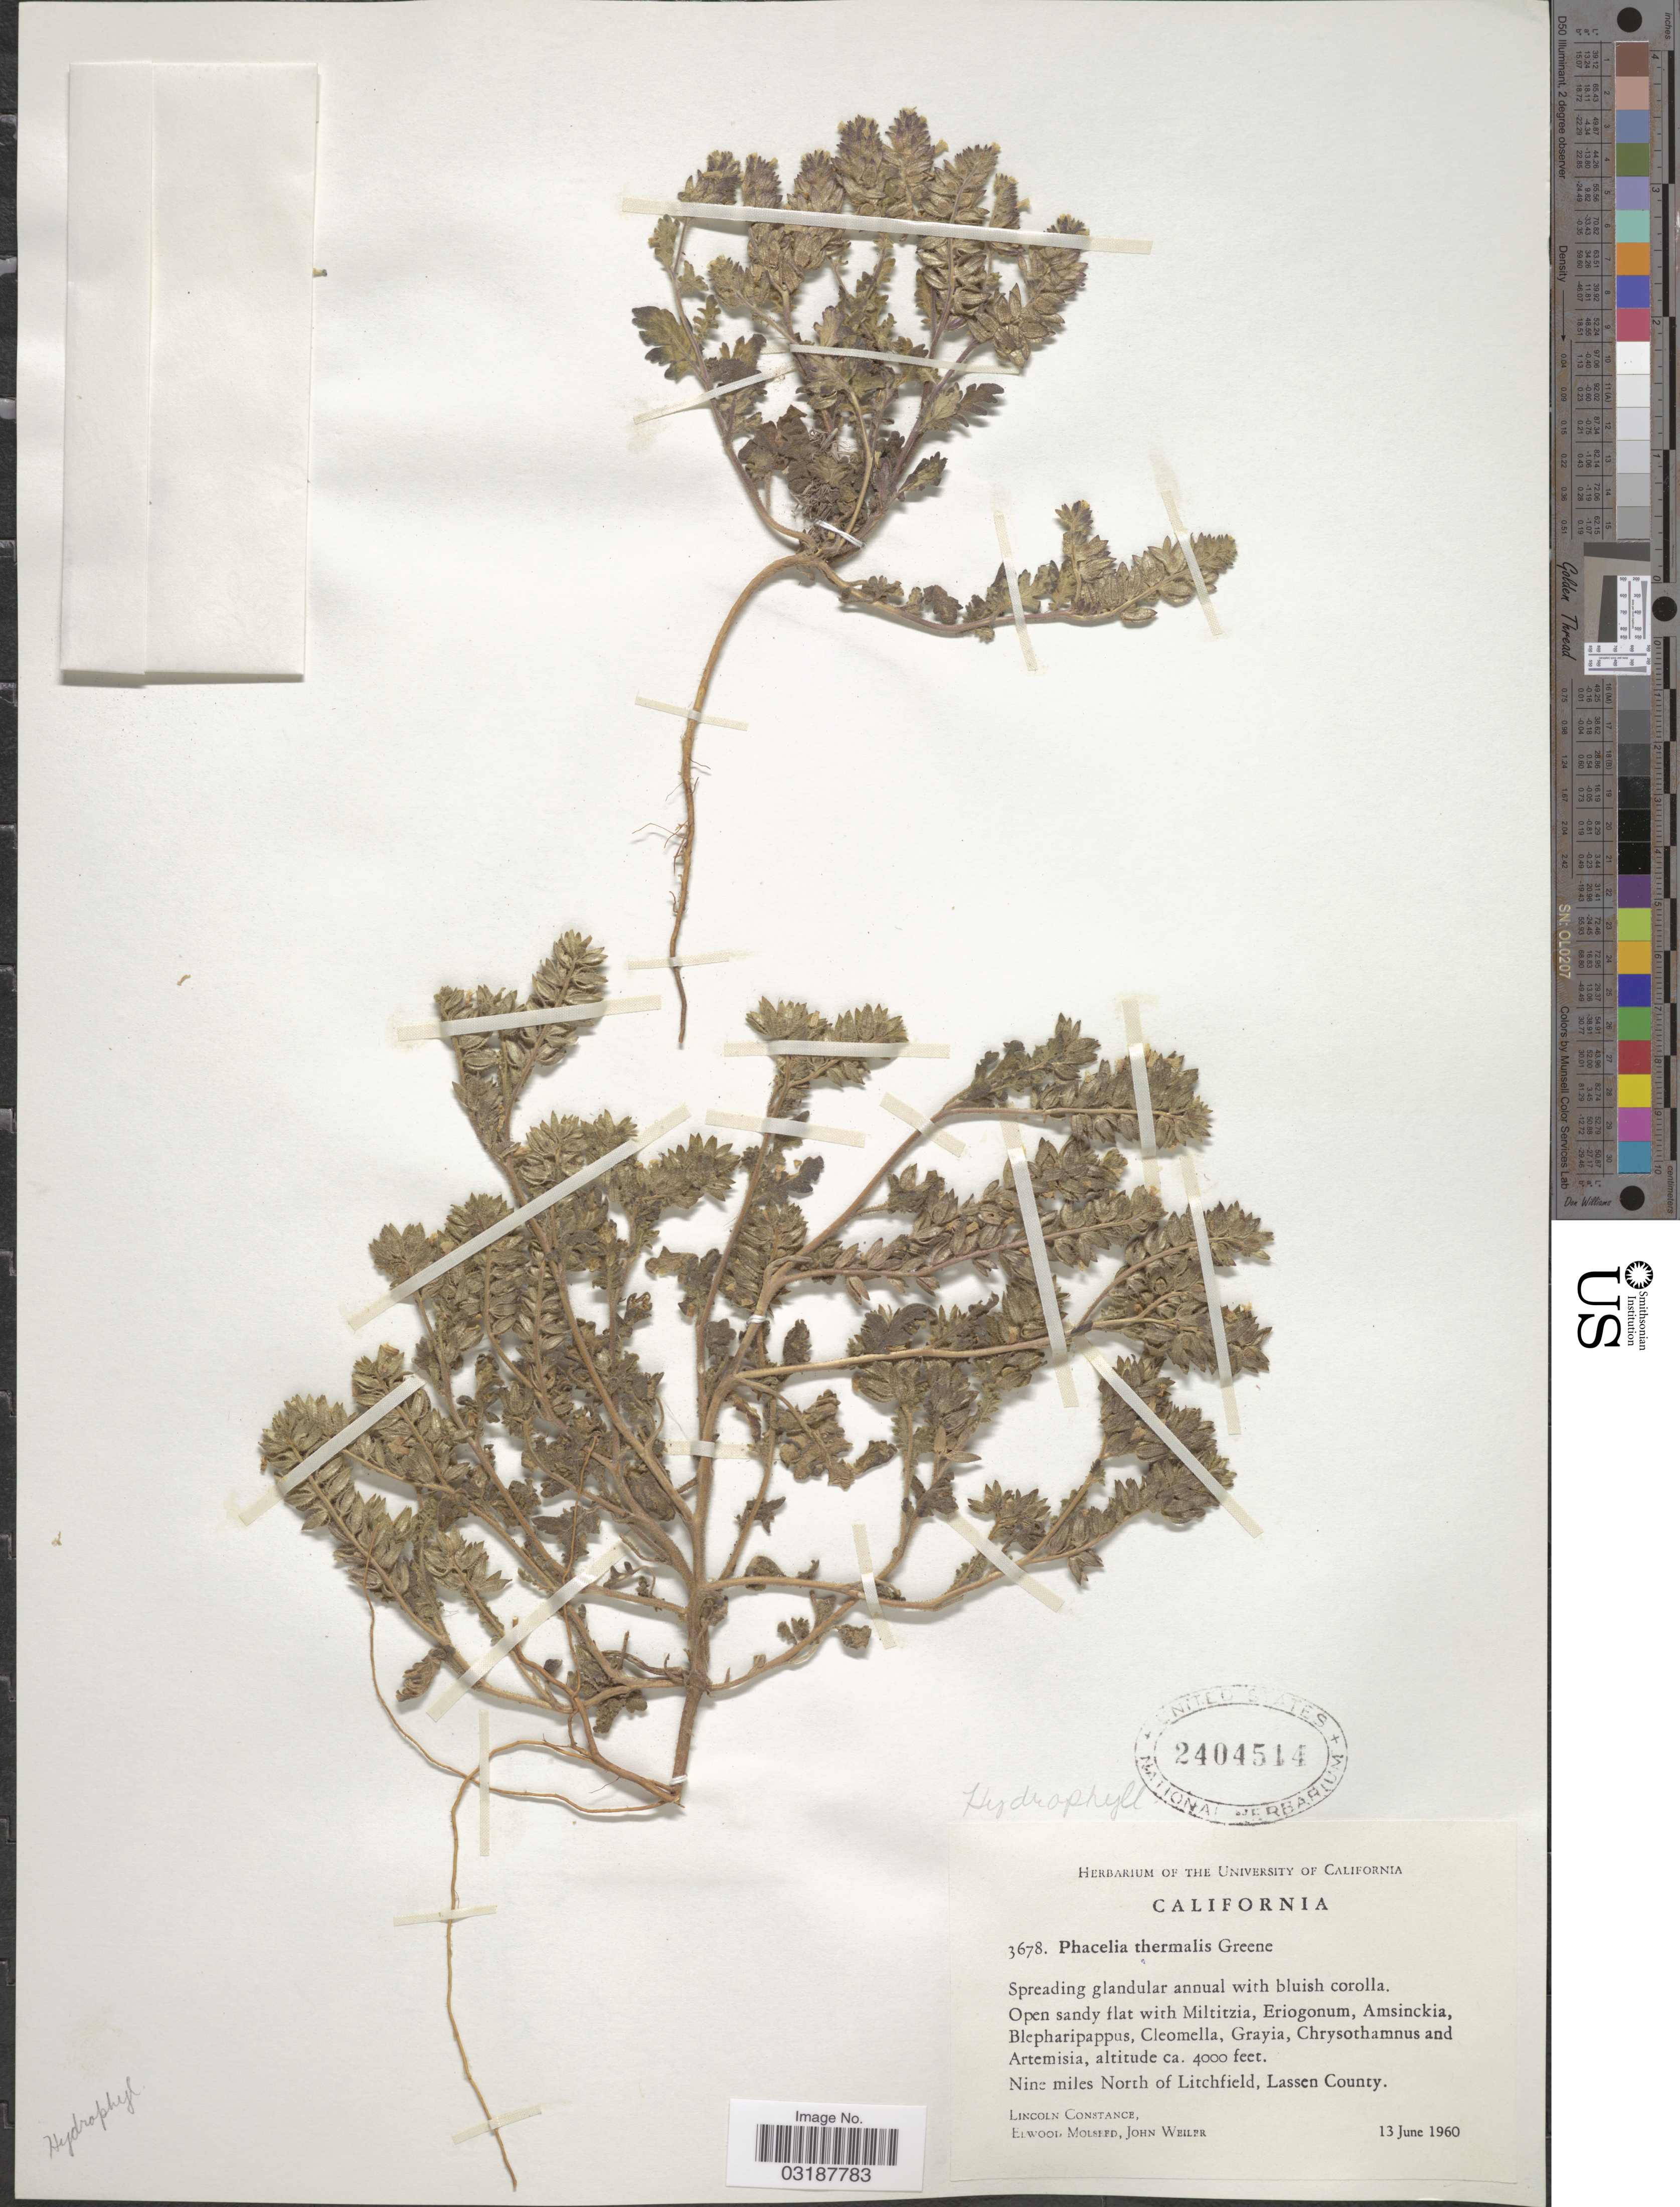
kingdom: Plantae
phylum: Tracheophyta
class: Magnoliopsida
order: Boraginales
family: Hydrophyllaceae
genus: Phacelia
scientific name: Phacelia thermalis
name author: S.W. Greene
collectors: L. Constance, E. Molseed & J. H. Weiler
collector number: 3678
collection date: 1960-06-13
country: United States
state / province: California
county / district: Lassen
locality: Nine miles North of Litchfield, Lassen County.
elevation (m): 1219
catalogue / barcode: US 2404514